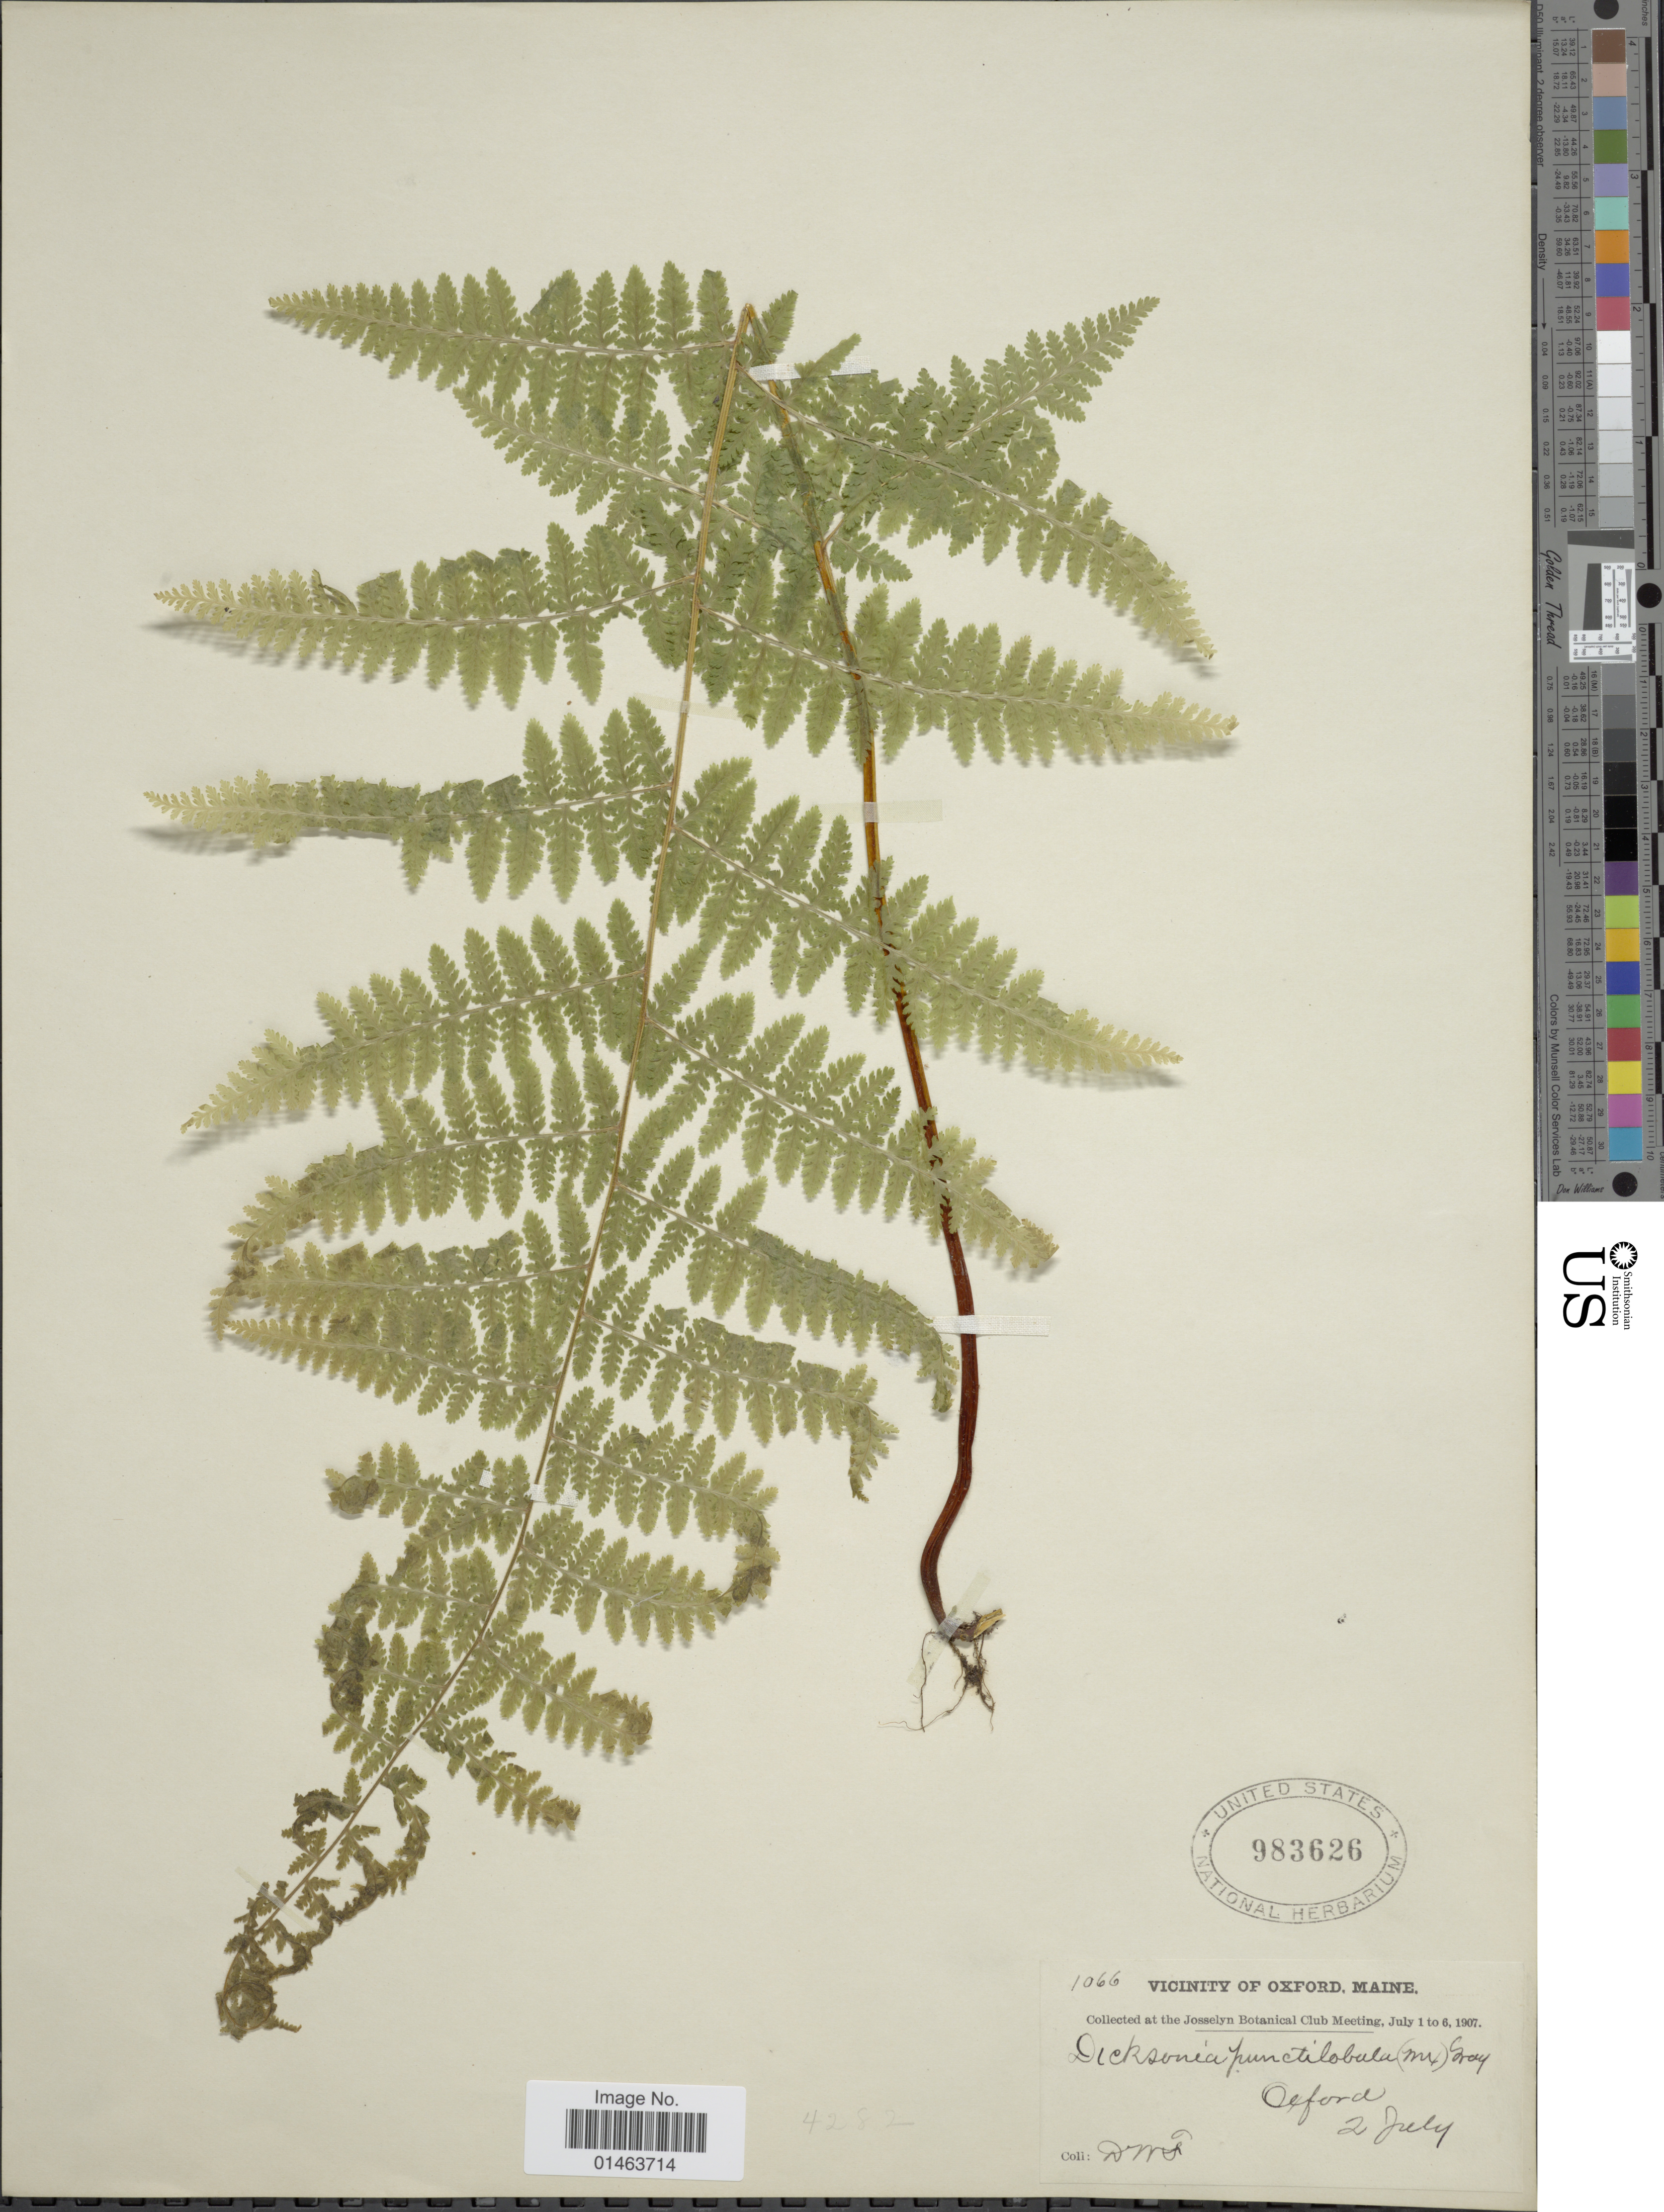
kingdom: Plantae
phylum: Tracheophyta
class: Polypodiopsida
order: Polypodiales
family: Dennstaedtiaceae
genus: Dennstaedtia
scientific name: Dennstaedtia punctilobula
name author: (Michx.) T. Moore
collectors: D. M. F.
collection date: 1907-07-02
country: United States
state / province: Maine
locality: Vicinity of Oxford, Maine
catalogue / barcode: US 983626